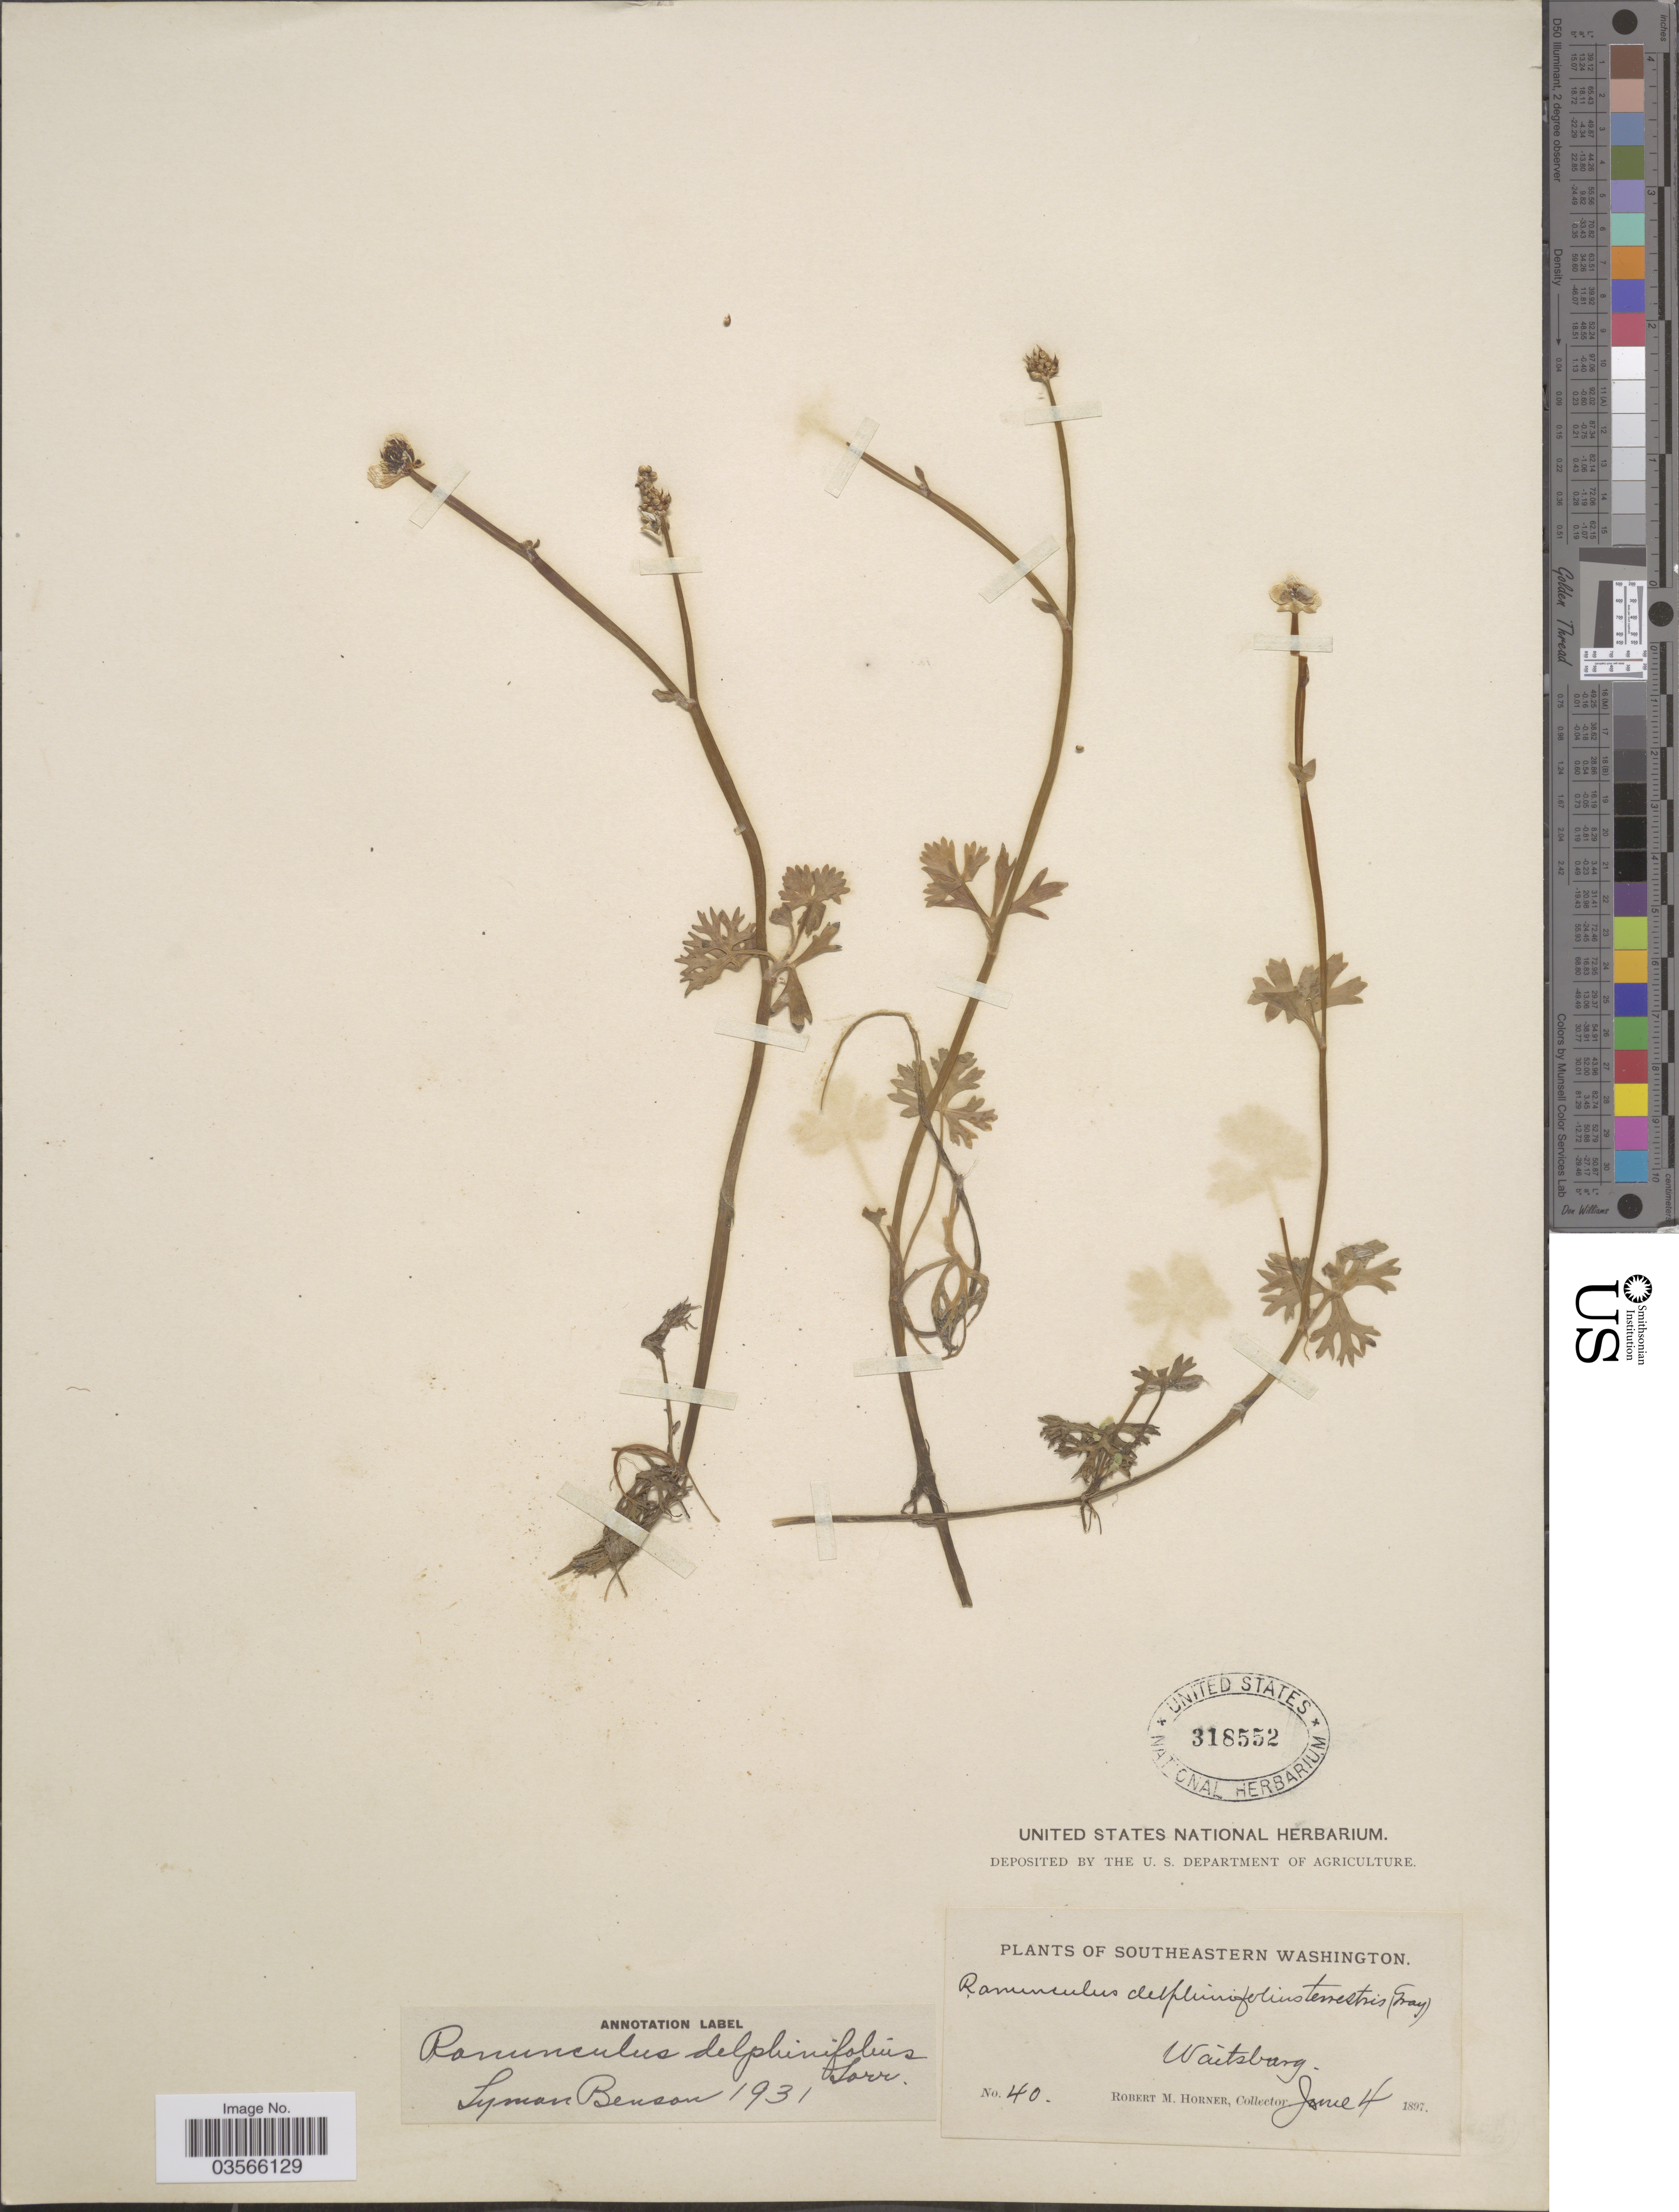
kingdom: Plantae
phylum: Tracheophyta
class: Magnoliopsida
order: Ranunculales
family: Ranunculaceae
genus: Ranunculus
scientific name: Ranunculus flabellaris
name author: Raf.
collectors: R. Horner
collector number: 40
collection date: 1897-06-04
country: United States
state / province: Washington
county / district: Walla Walla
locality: Southeastern Washington. Waitsburg.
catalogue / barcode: US 318552